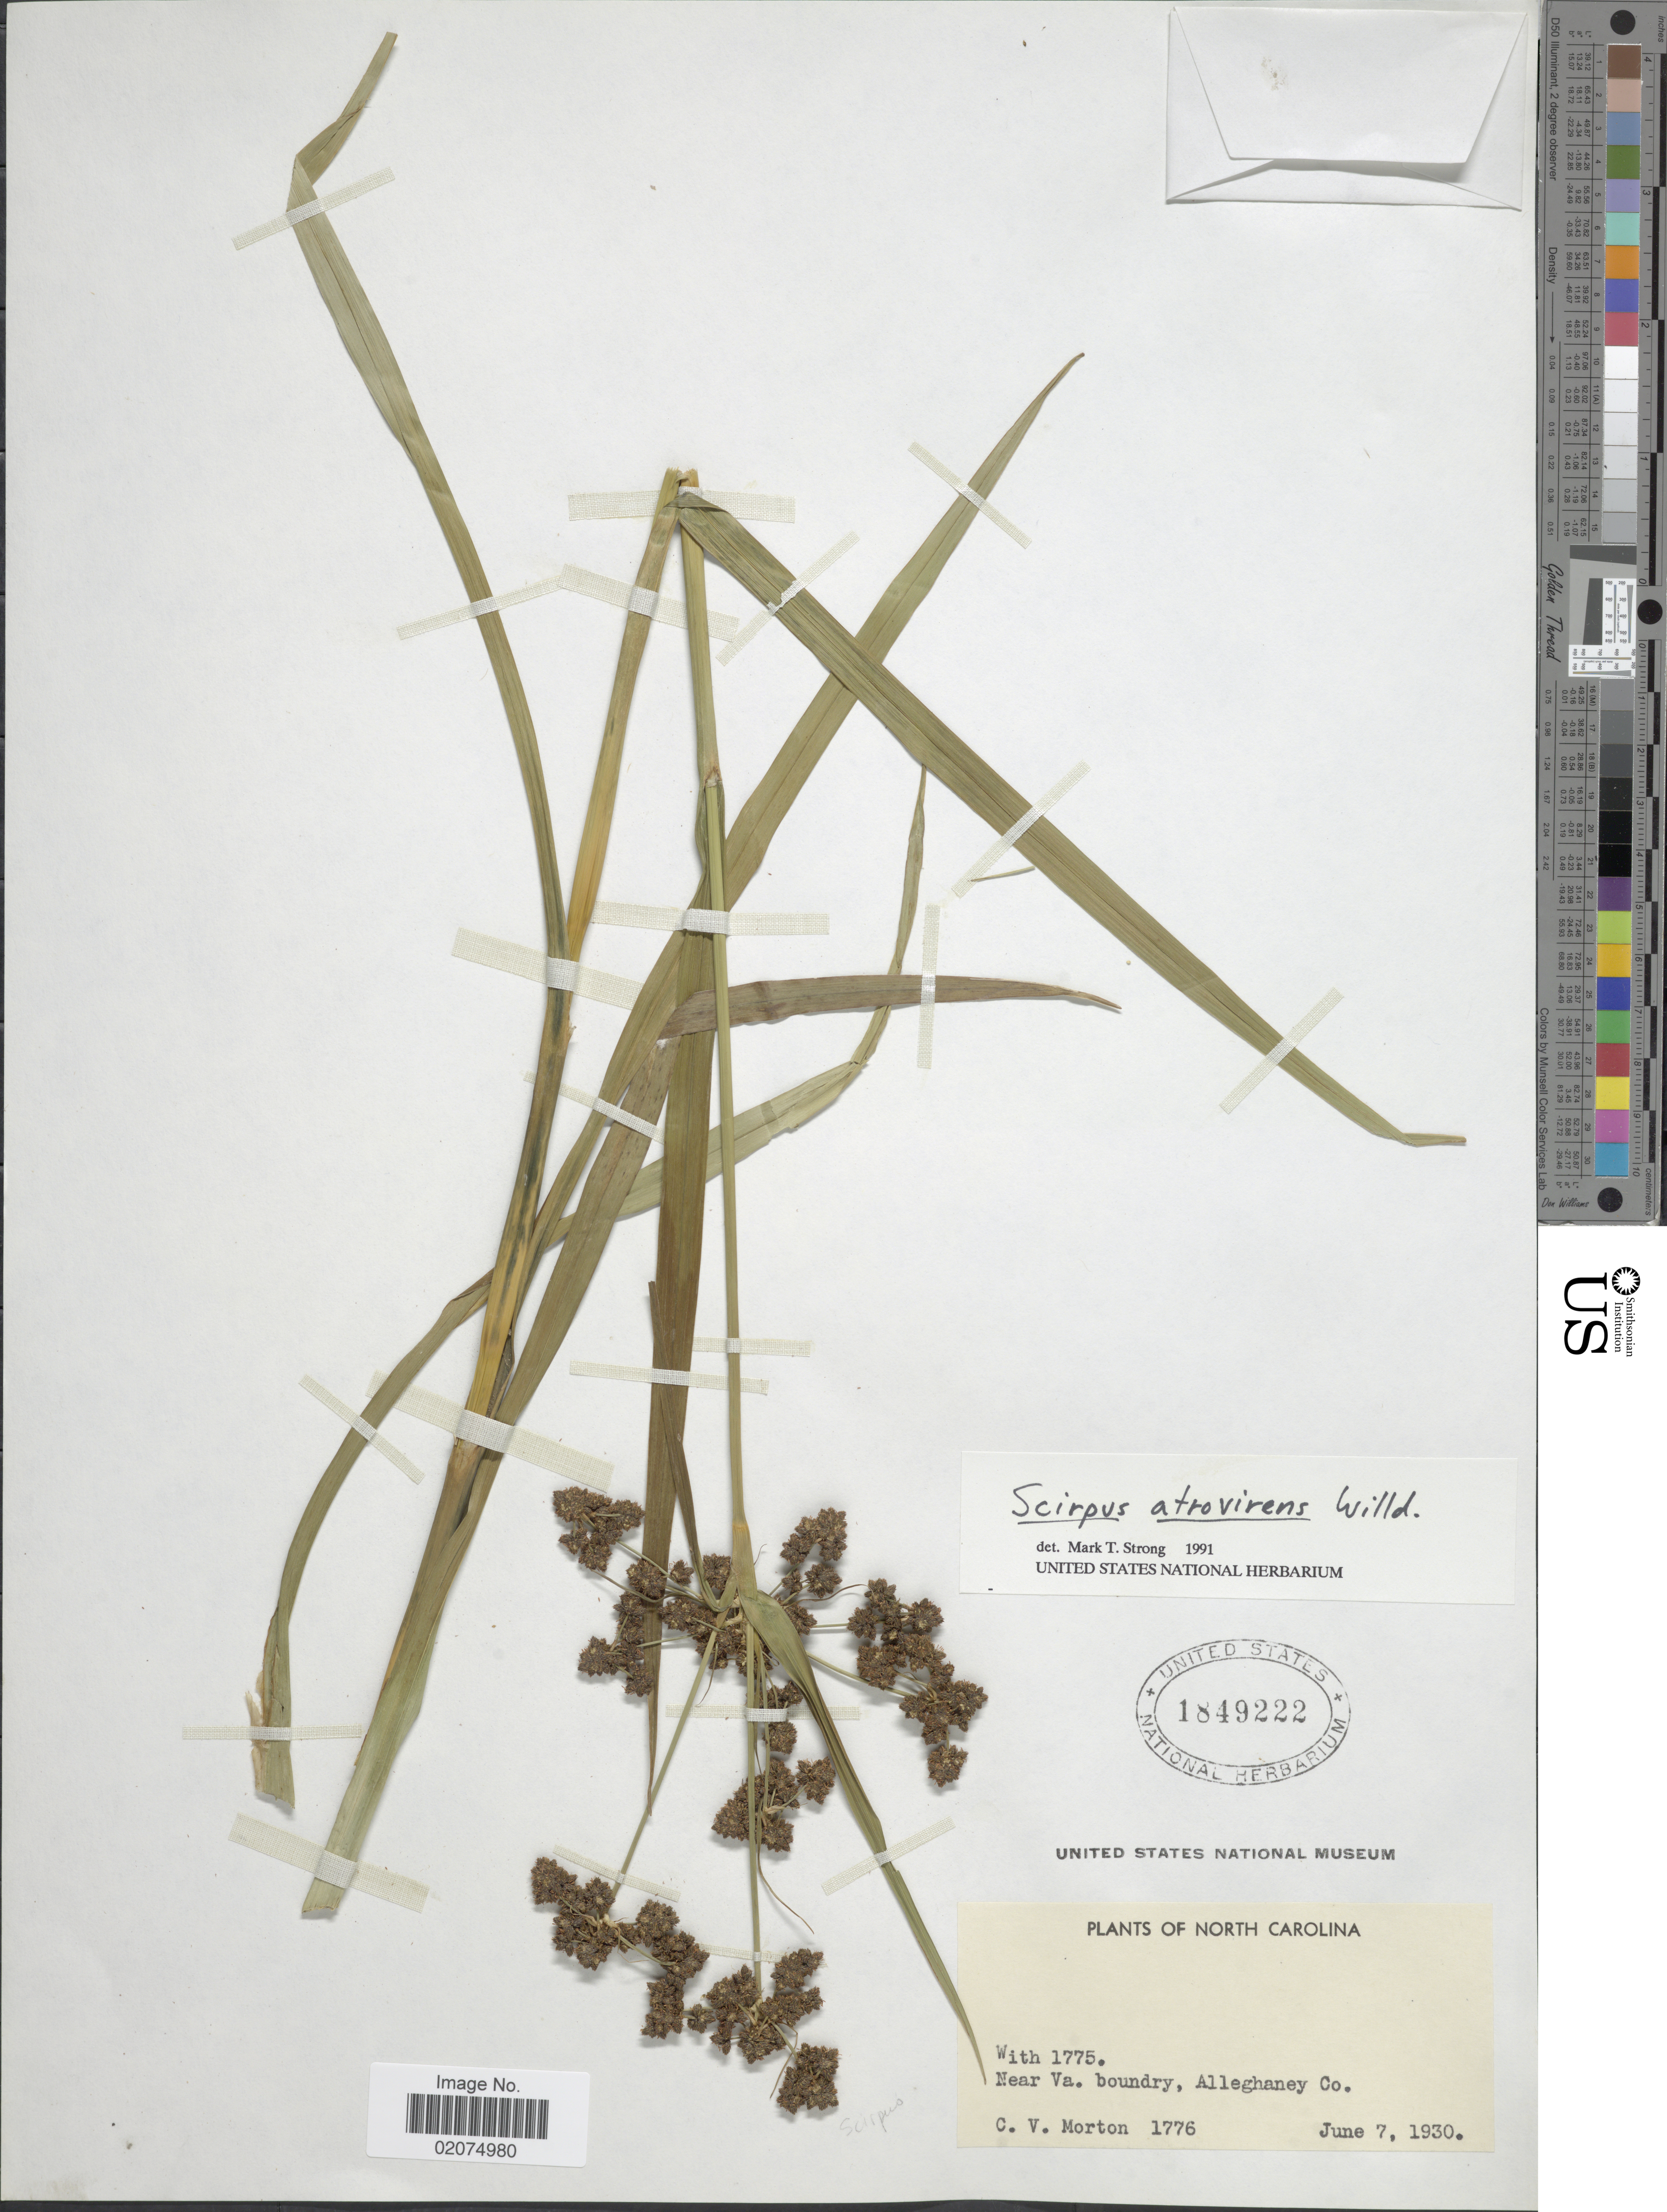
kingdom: Plantae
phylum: Tracheophyta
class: Liliopsida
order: Poales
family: Cyperaceae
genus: Scirpus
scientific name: Scirpus atrovirens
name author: Willd.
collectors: C. V. Morton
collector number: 1776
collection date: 1930-06-07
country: United States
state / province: North Carolina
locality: Near Va. boundary, Alleghany Co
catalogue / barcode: US 1849222